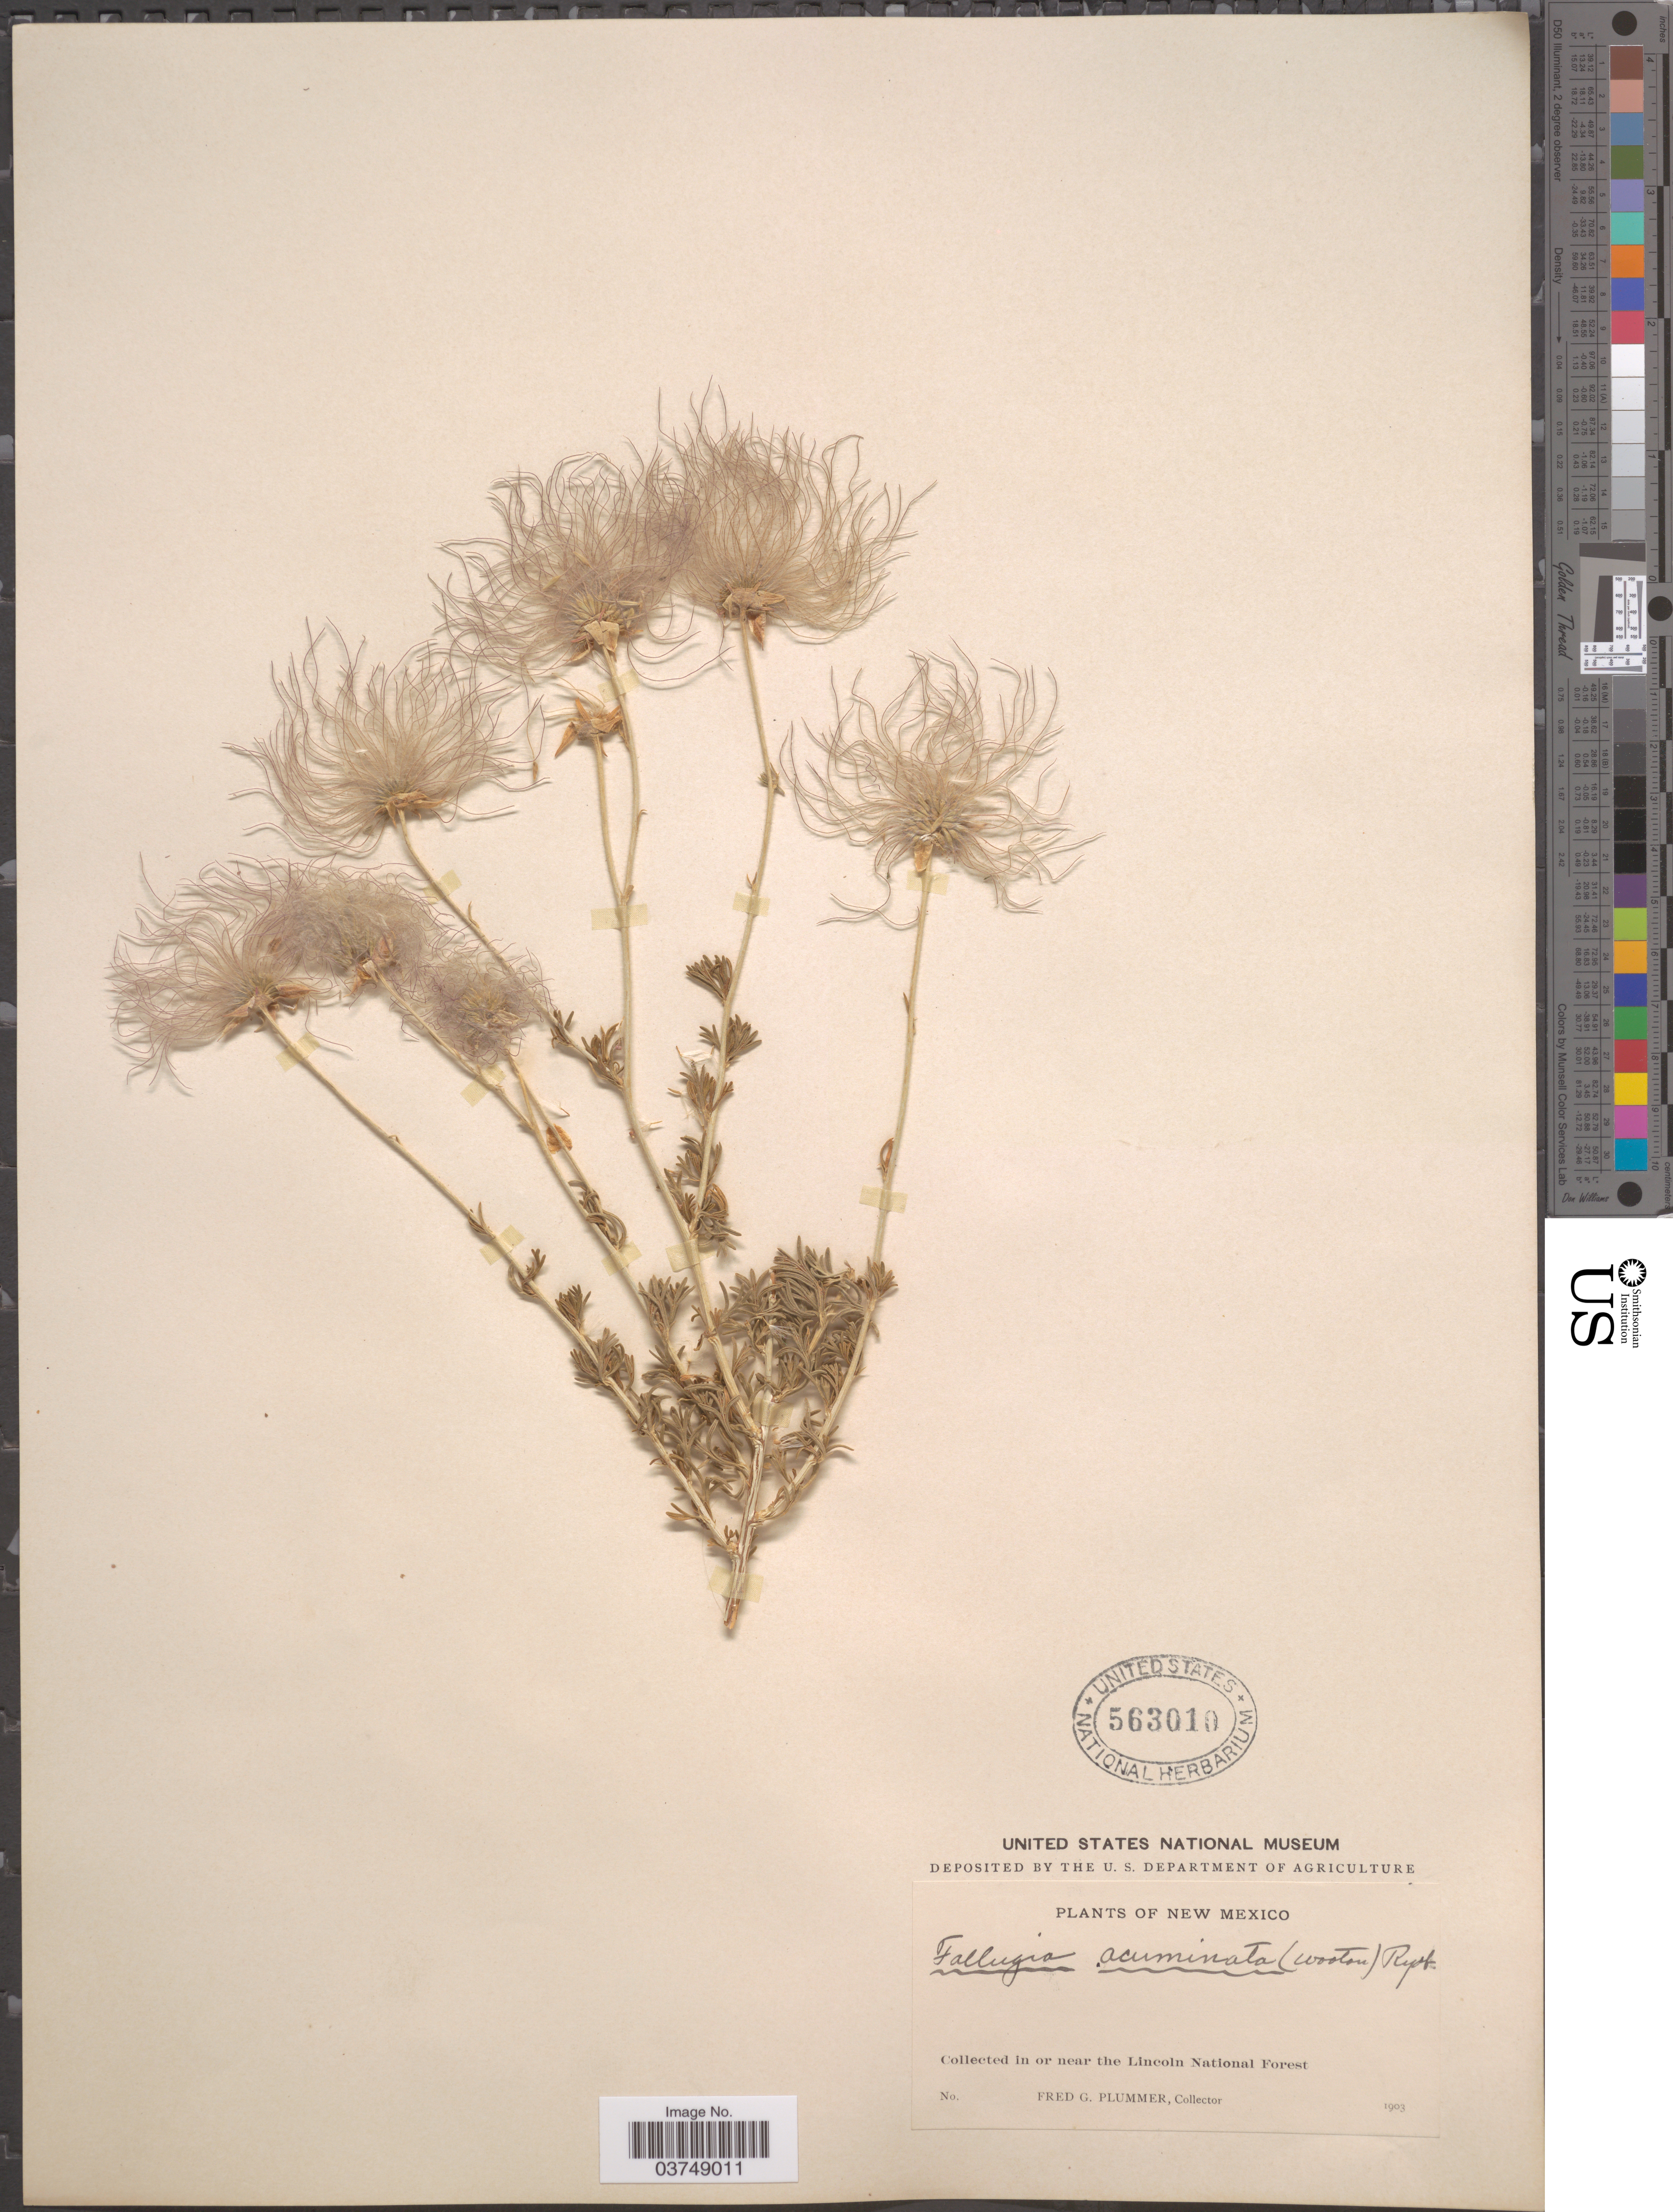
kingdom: Plantae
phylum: Tracheophyta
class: Magnoliopsida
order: Rosales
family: Rosaceae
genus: Fallugia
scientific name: Fallugia acuminata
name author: (Wooton) Rydb.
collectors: F. Plummer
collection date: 1903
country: United States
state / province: New Mexico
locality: In or near the Lincoln National Forest.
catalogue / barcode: US 563010